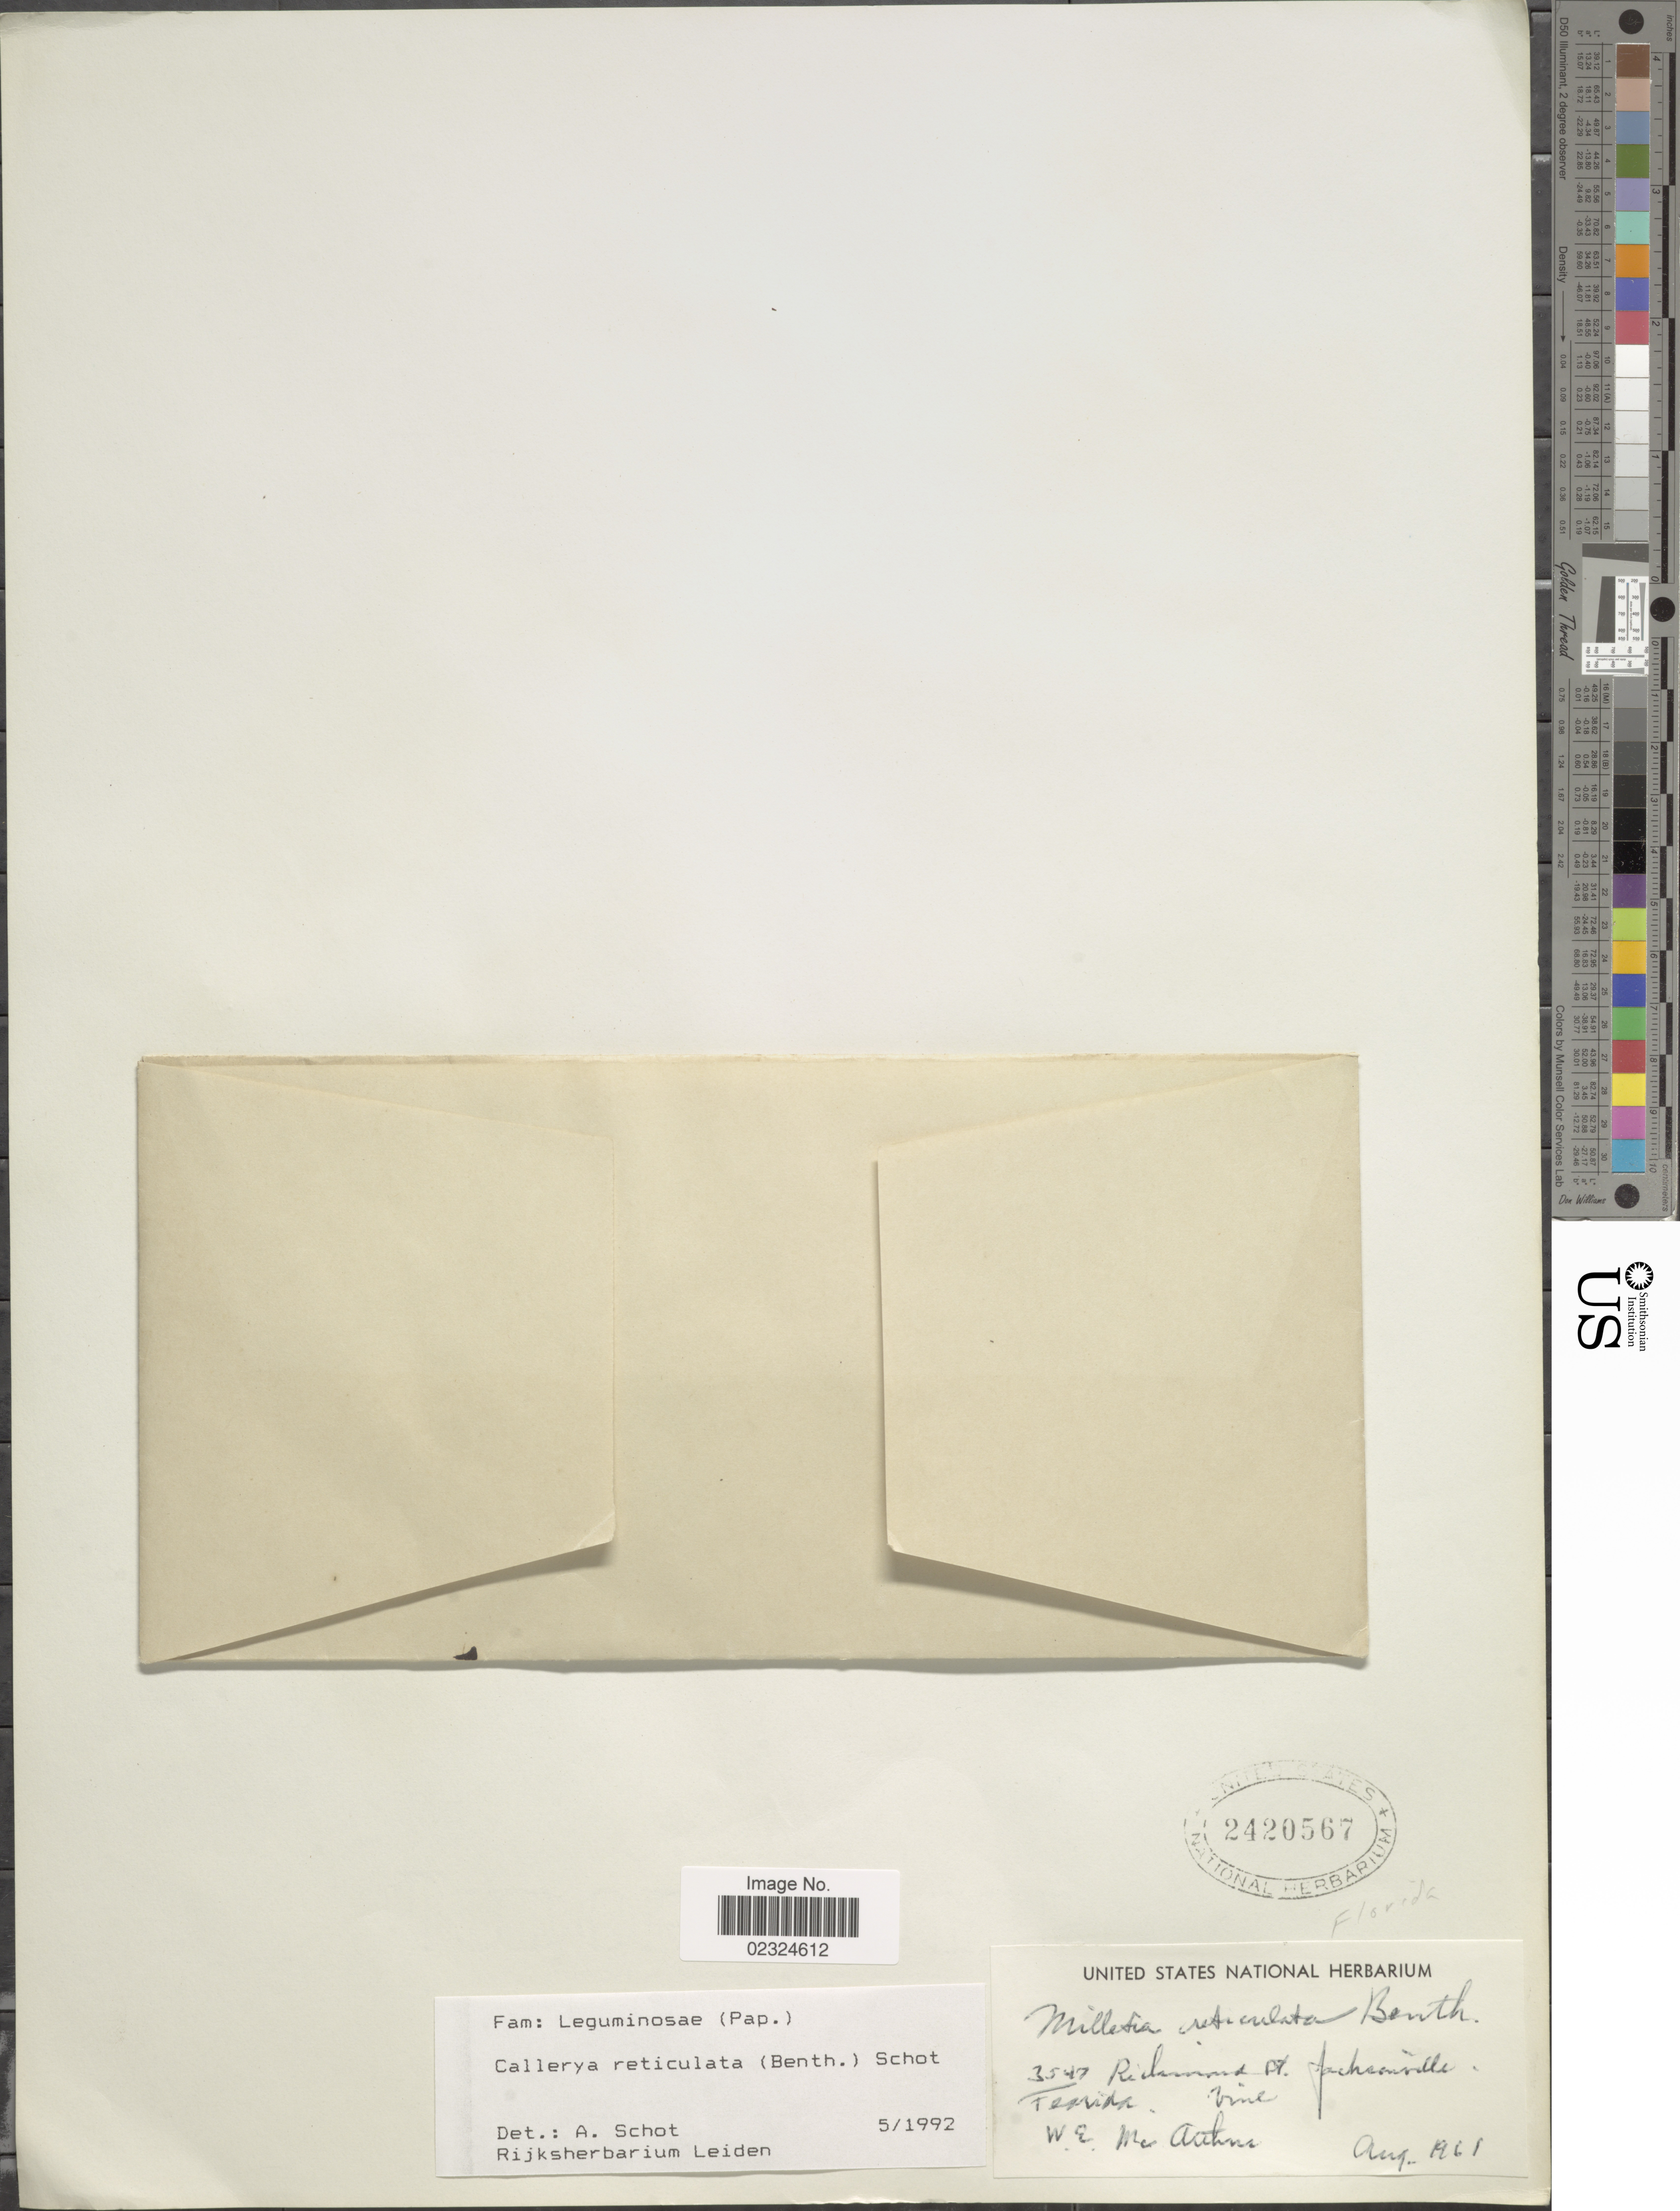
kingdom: Plantae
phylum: Tracheophyta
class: Magnoliopsida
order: Fabales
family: Fabaceae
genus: Wisteriopsis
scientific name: Wisteriopsis reticulata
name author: (Benth.) J. Compton & Schrire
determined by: Strong, Mark T., (BOT), Smithsonian Institution - National Museum of Natural History (UNITED STATES)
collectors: W. McArthur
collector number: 3547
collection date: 1961-08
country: United States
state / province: Florida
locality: Richmond St., Jacksonville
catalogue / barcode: US 2420567